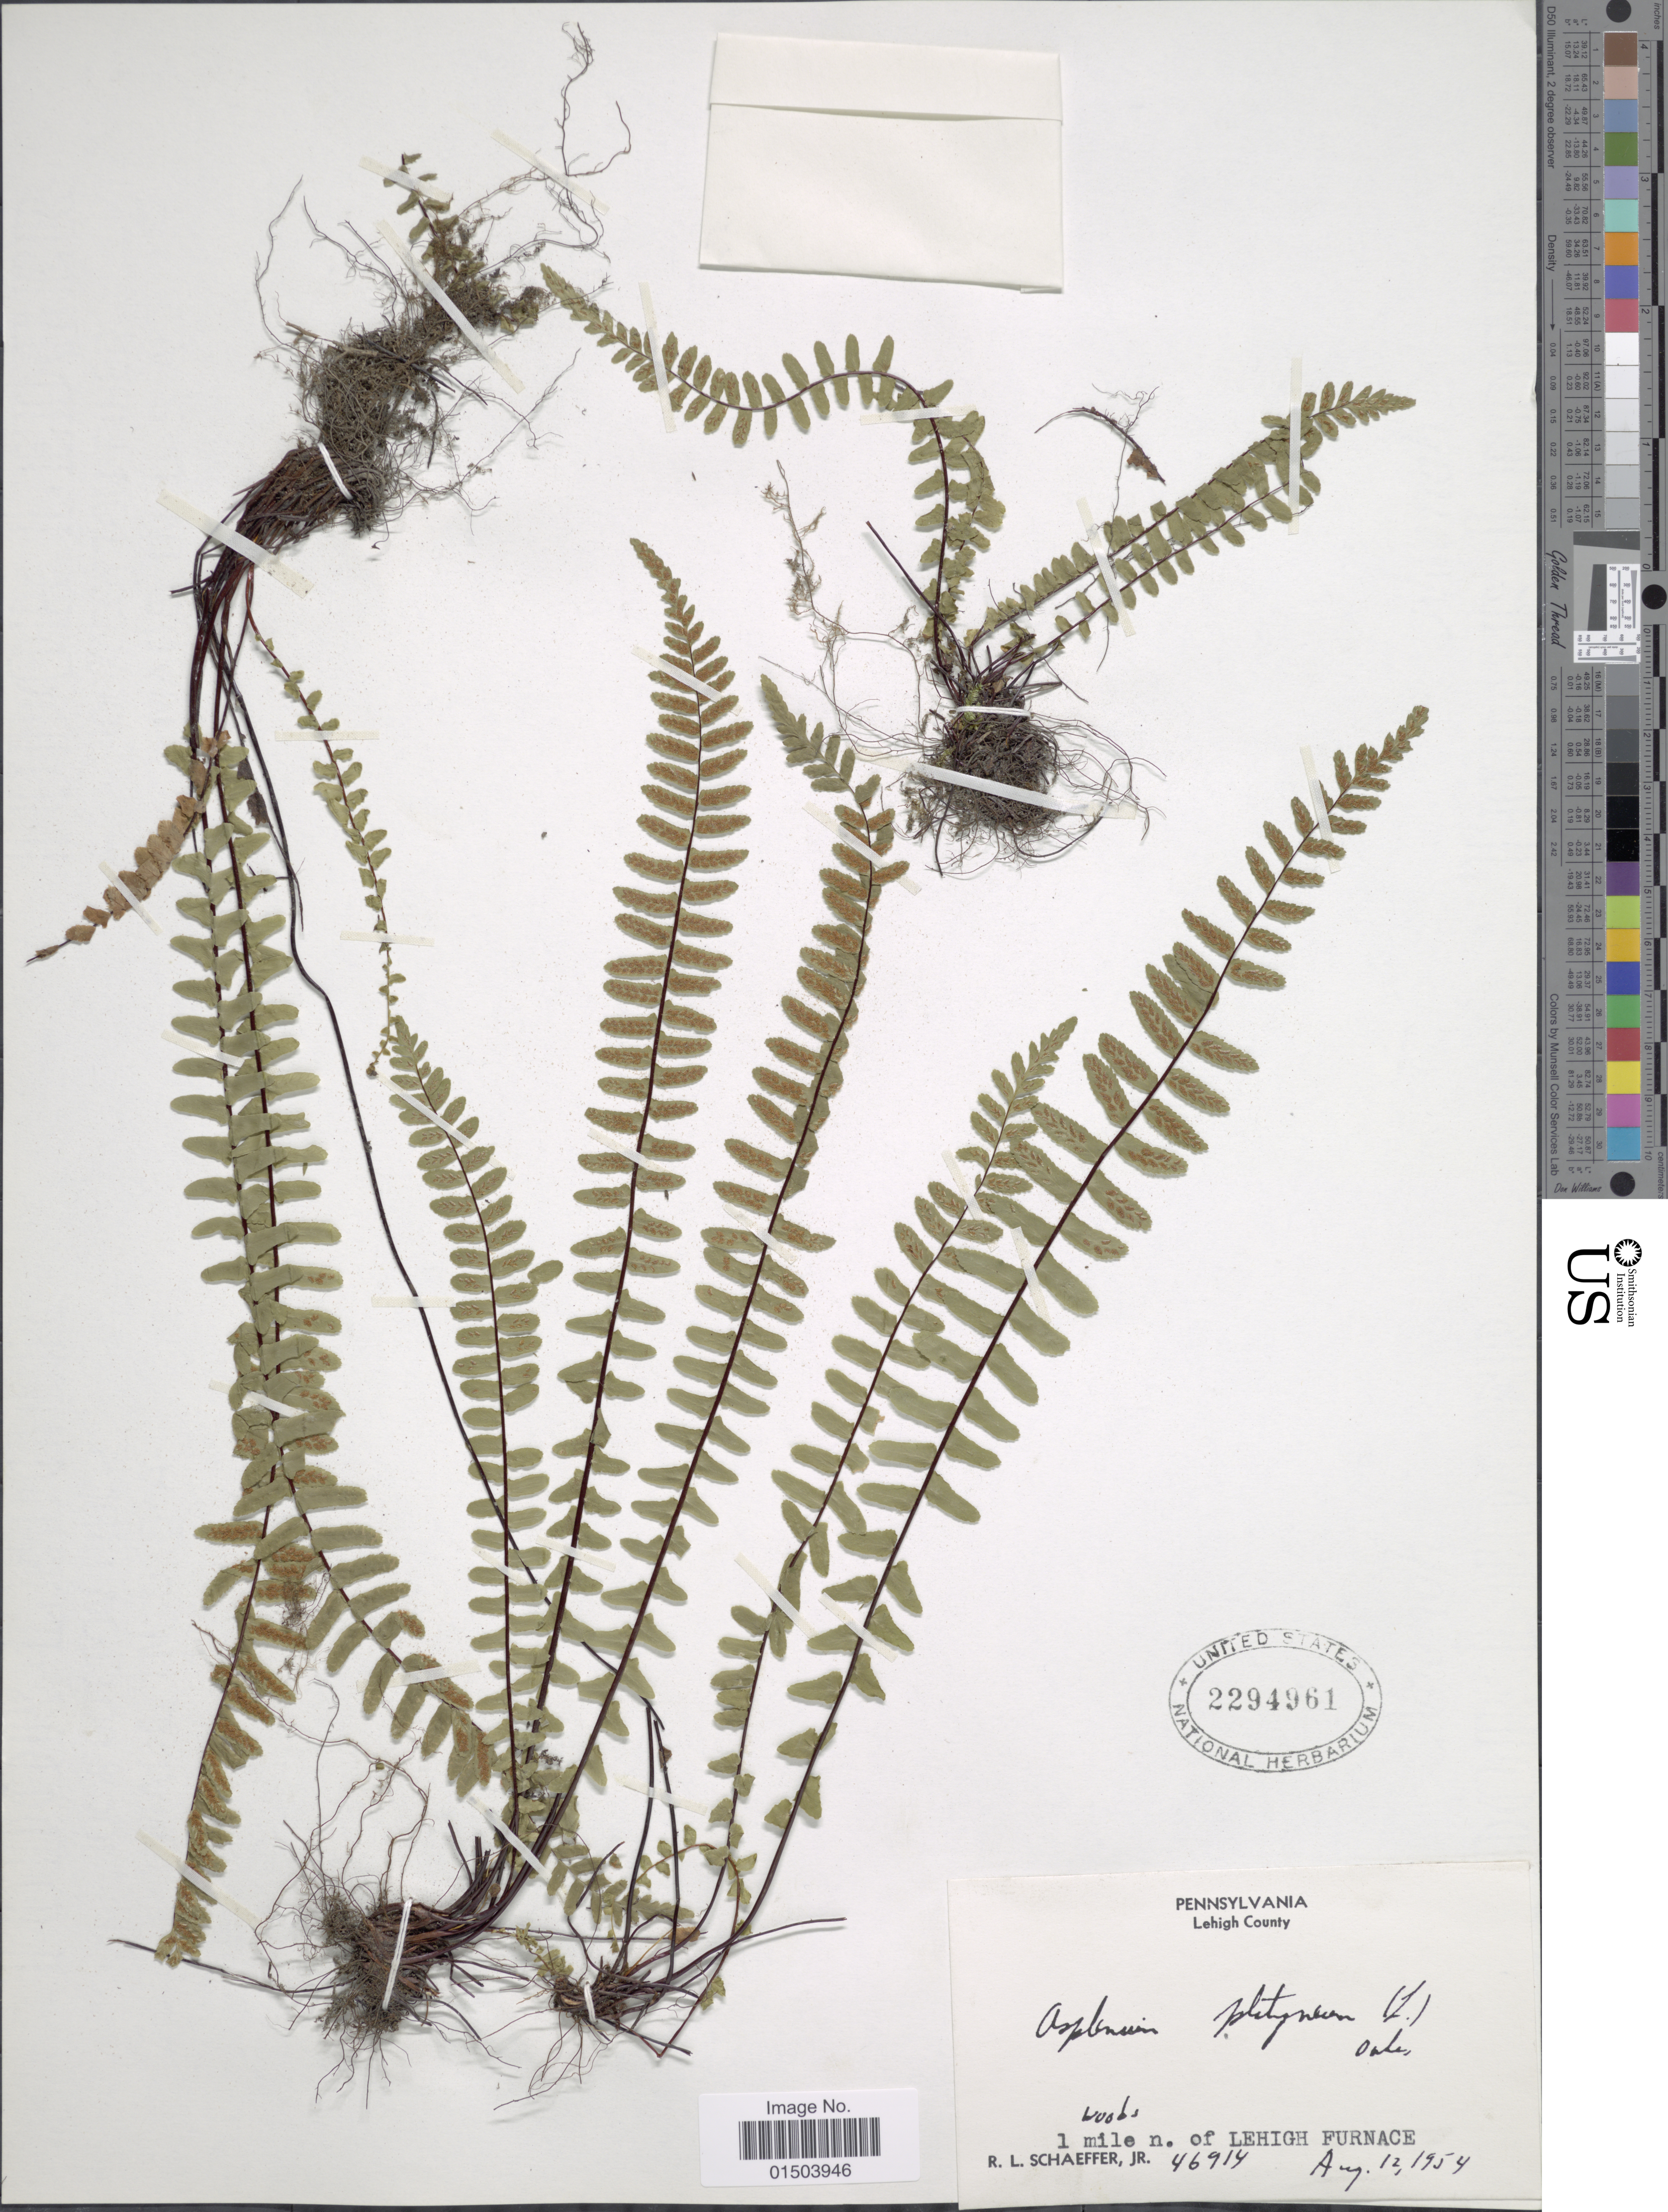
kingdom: Plantae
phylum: Tracheophyta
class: Polypodiopsida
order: Polypodiales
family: Aspleniaceae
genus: Asplenium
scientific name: Asplenium platyneuron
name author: (L.) Britton, Stearns & Poggenb.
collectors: R. L. Schaeffer Jr.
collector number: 46914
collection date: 1954-08-12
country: United States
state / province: Pennsylvania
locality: Lehigh County. 1 mile n. of Lehigh Furnace.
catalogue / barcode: US 2294961